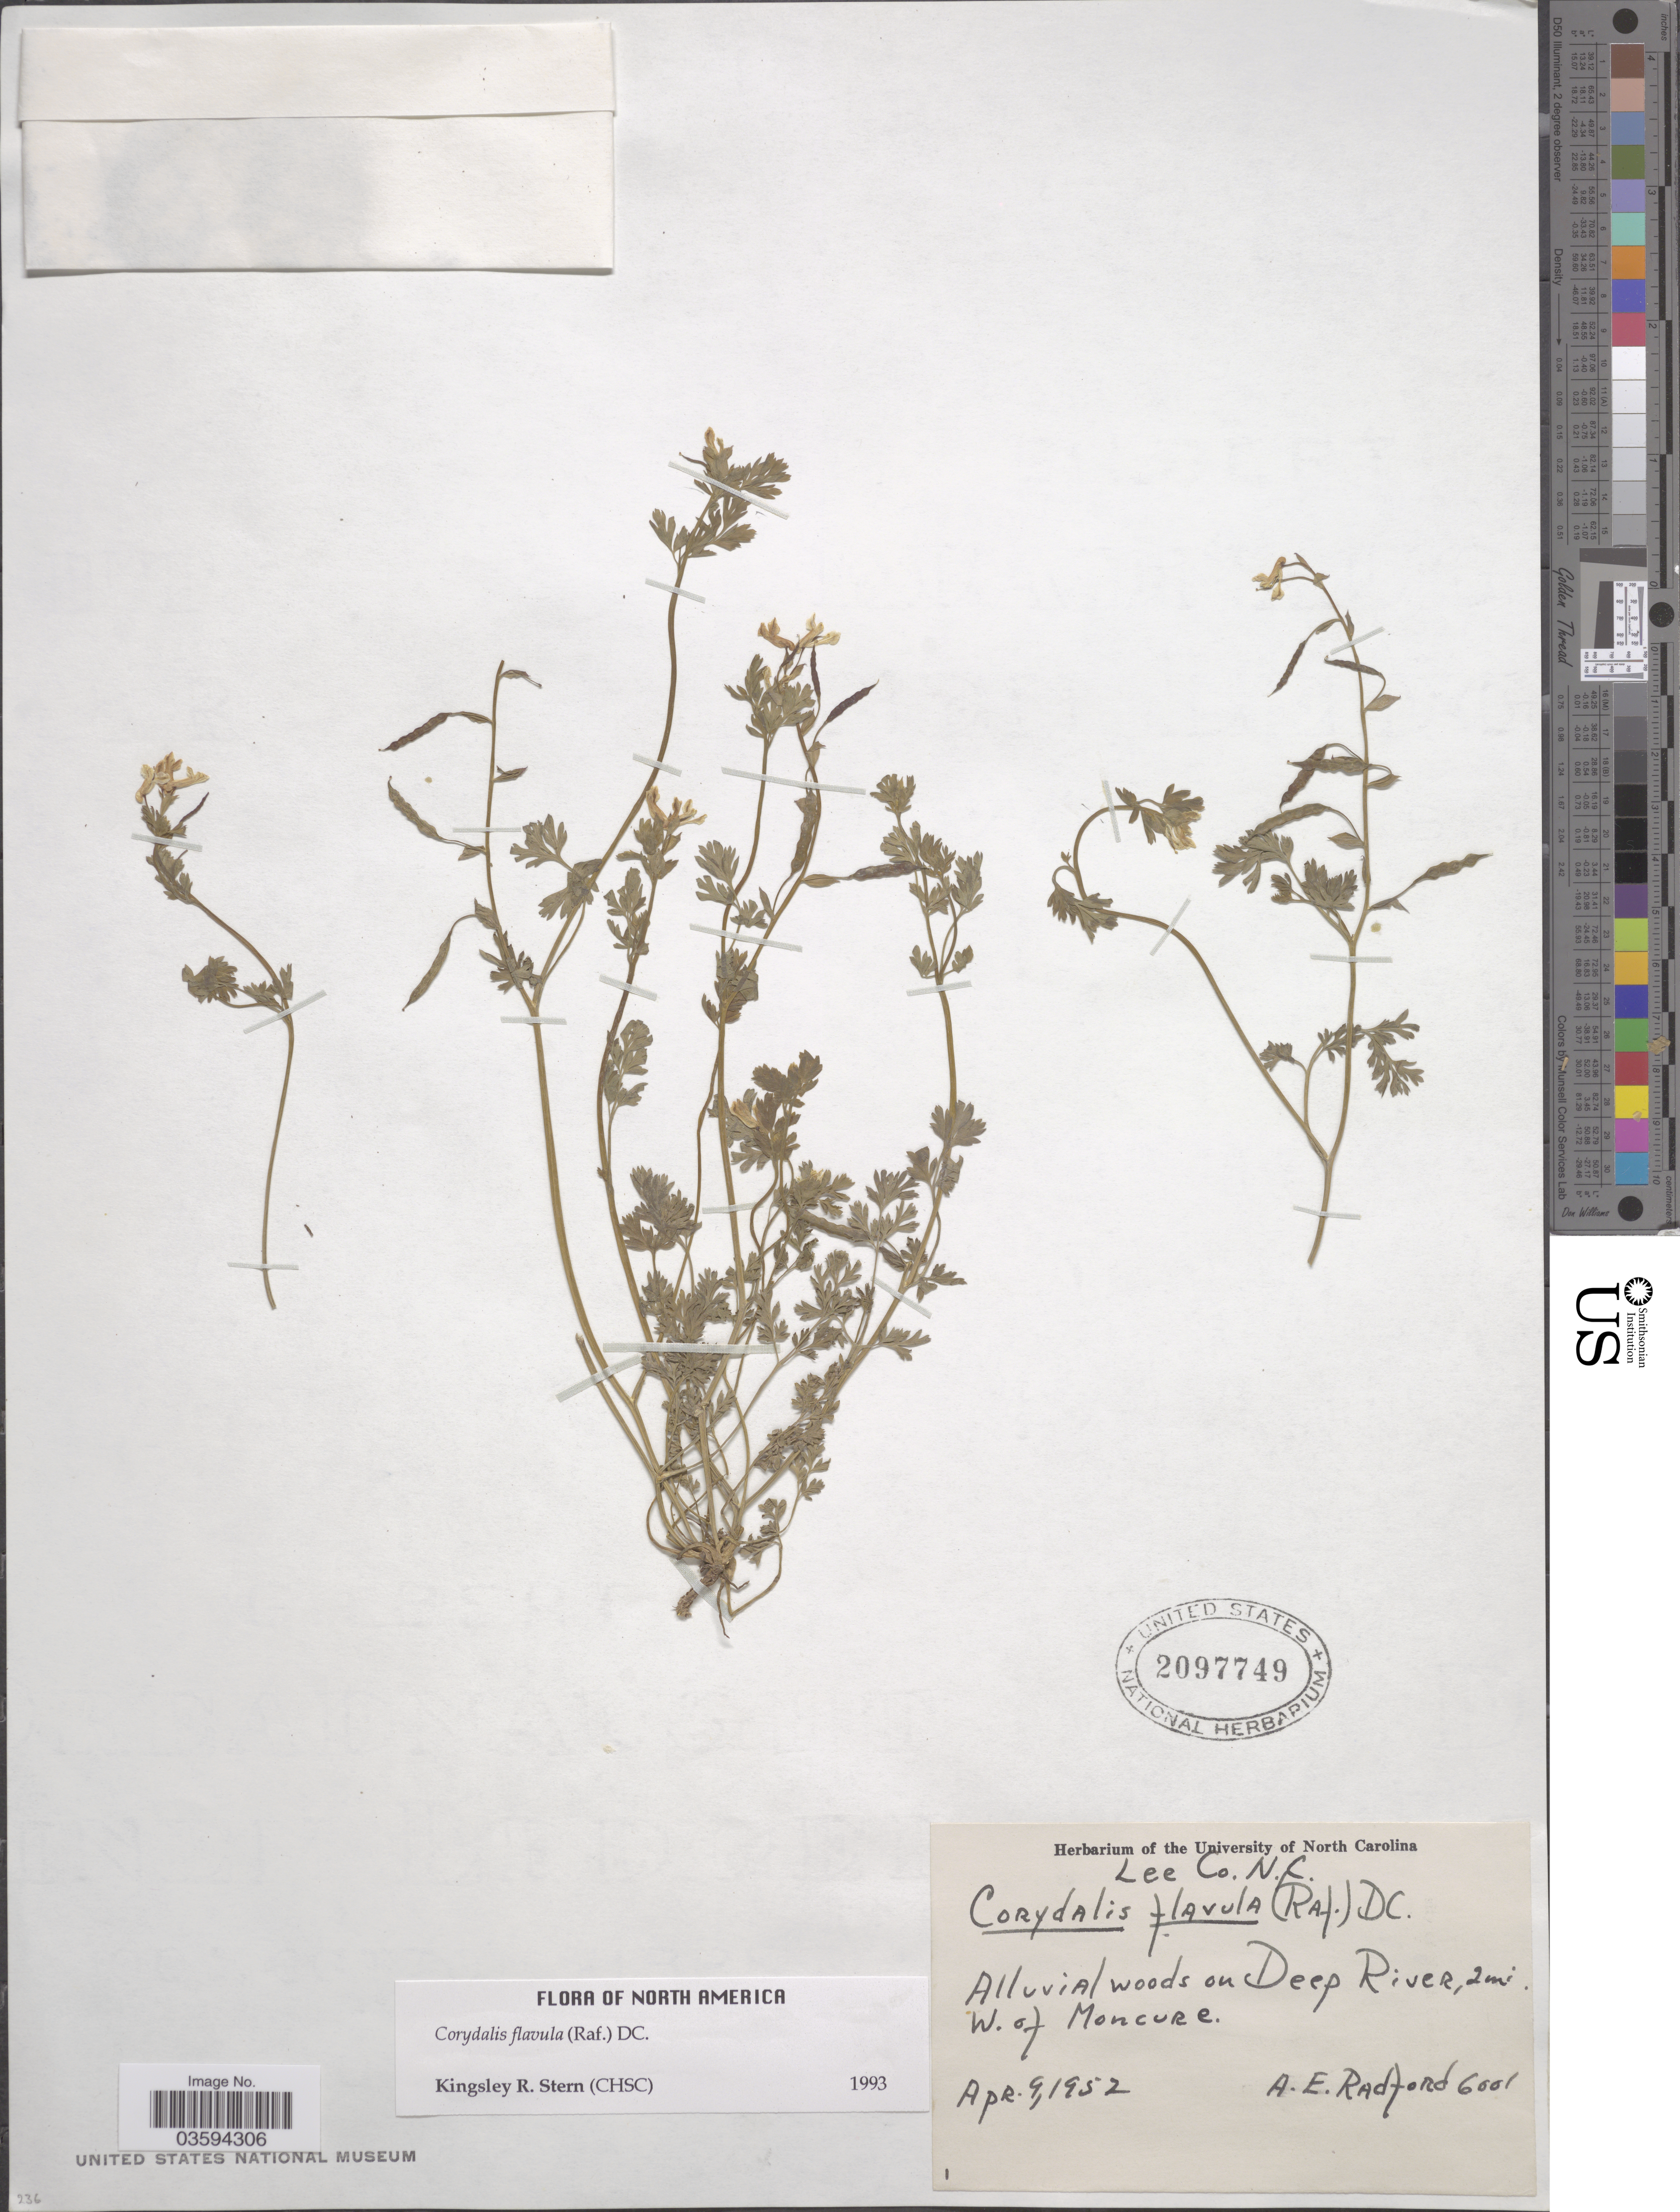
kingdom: Plantae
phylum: Tracheophyta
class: Magnoliopsida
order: Ranunculales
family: Papaveraceae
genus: Corydalis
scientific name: Corydalis flavula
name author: (Raf.) DC.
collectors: A. E. Radford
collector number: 6001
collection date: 1952-04-09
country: United States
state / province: North Carolina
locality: Lee Co. Alluvial woods on Deep River, 2 mi. W. of Moncure.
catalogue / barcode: US 2097749